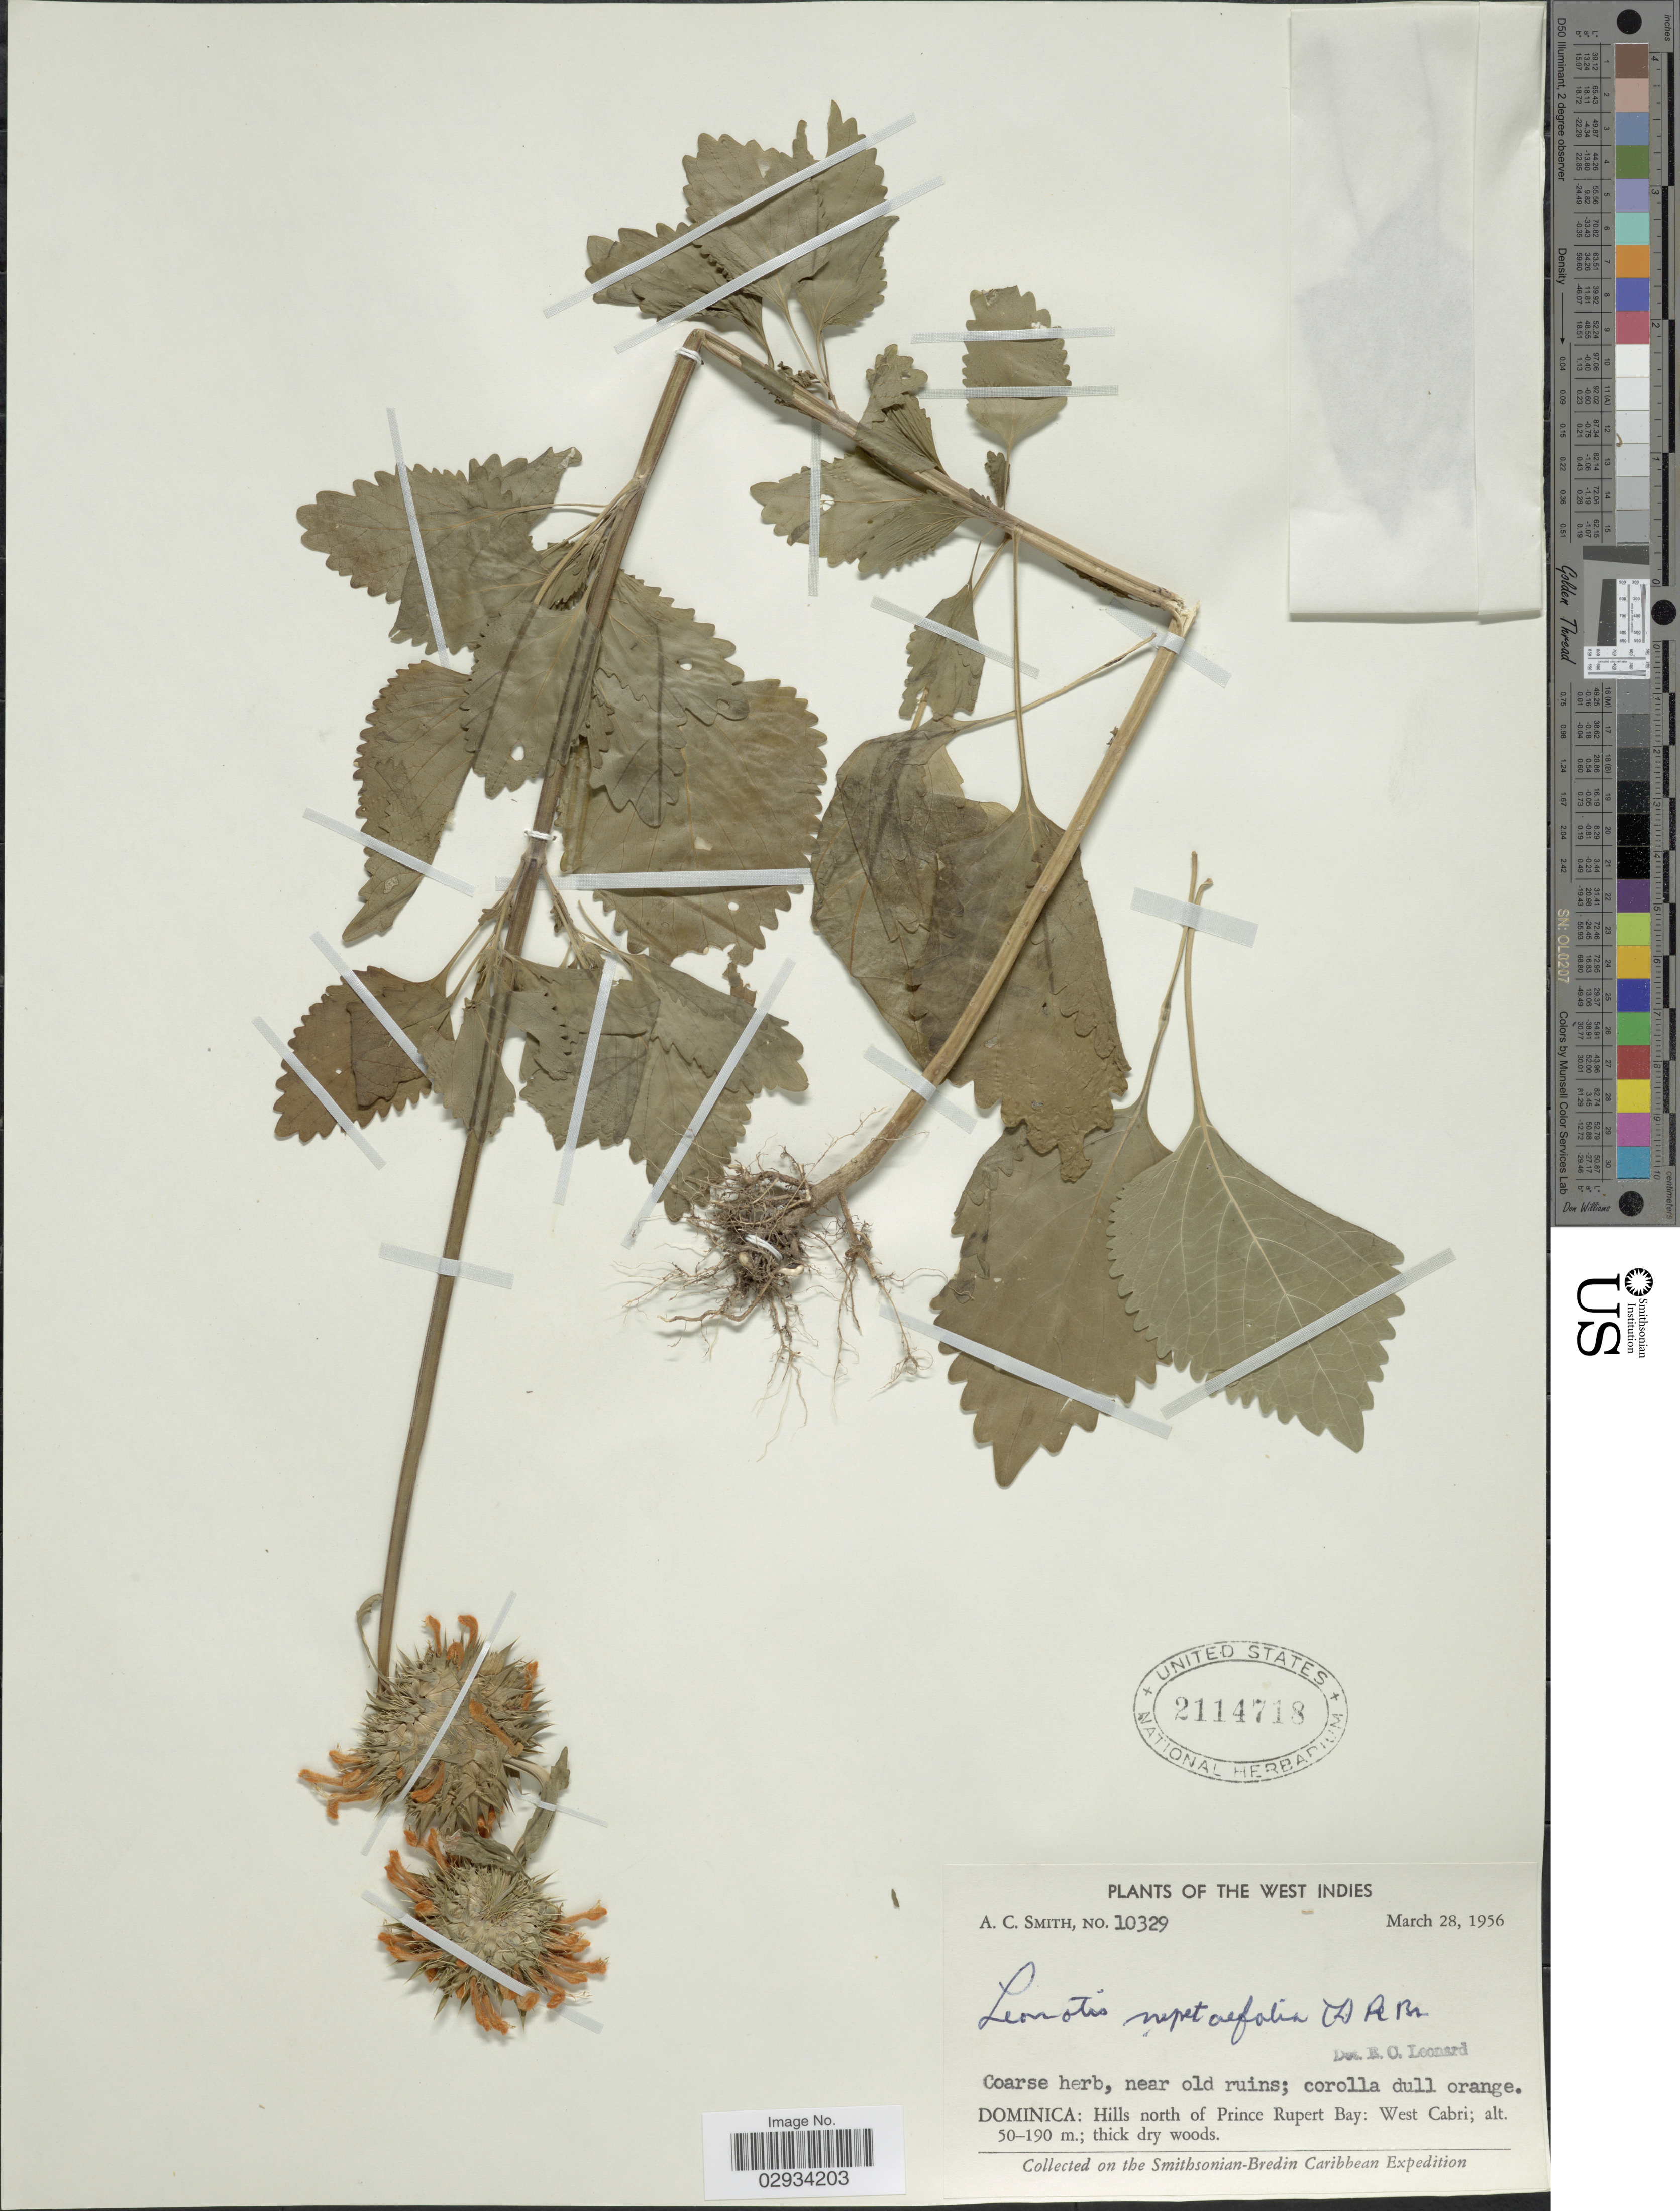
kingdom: Plantae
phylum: Tracheophyta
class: Magnoliopsida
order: Lamiales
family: Lamiaceae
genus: Leonotis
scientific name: Leonotis nepetifolia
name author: (L.) R. Br.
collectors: A. C. Smith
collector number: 10329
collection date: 1956-03-28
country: Dominica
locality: The West Indies. Hills north of Prince Rupert Bay: West Cabri.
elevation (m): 50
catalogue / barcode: US 2114718